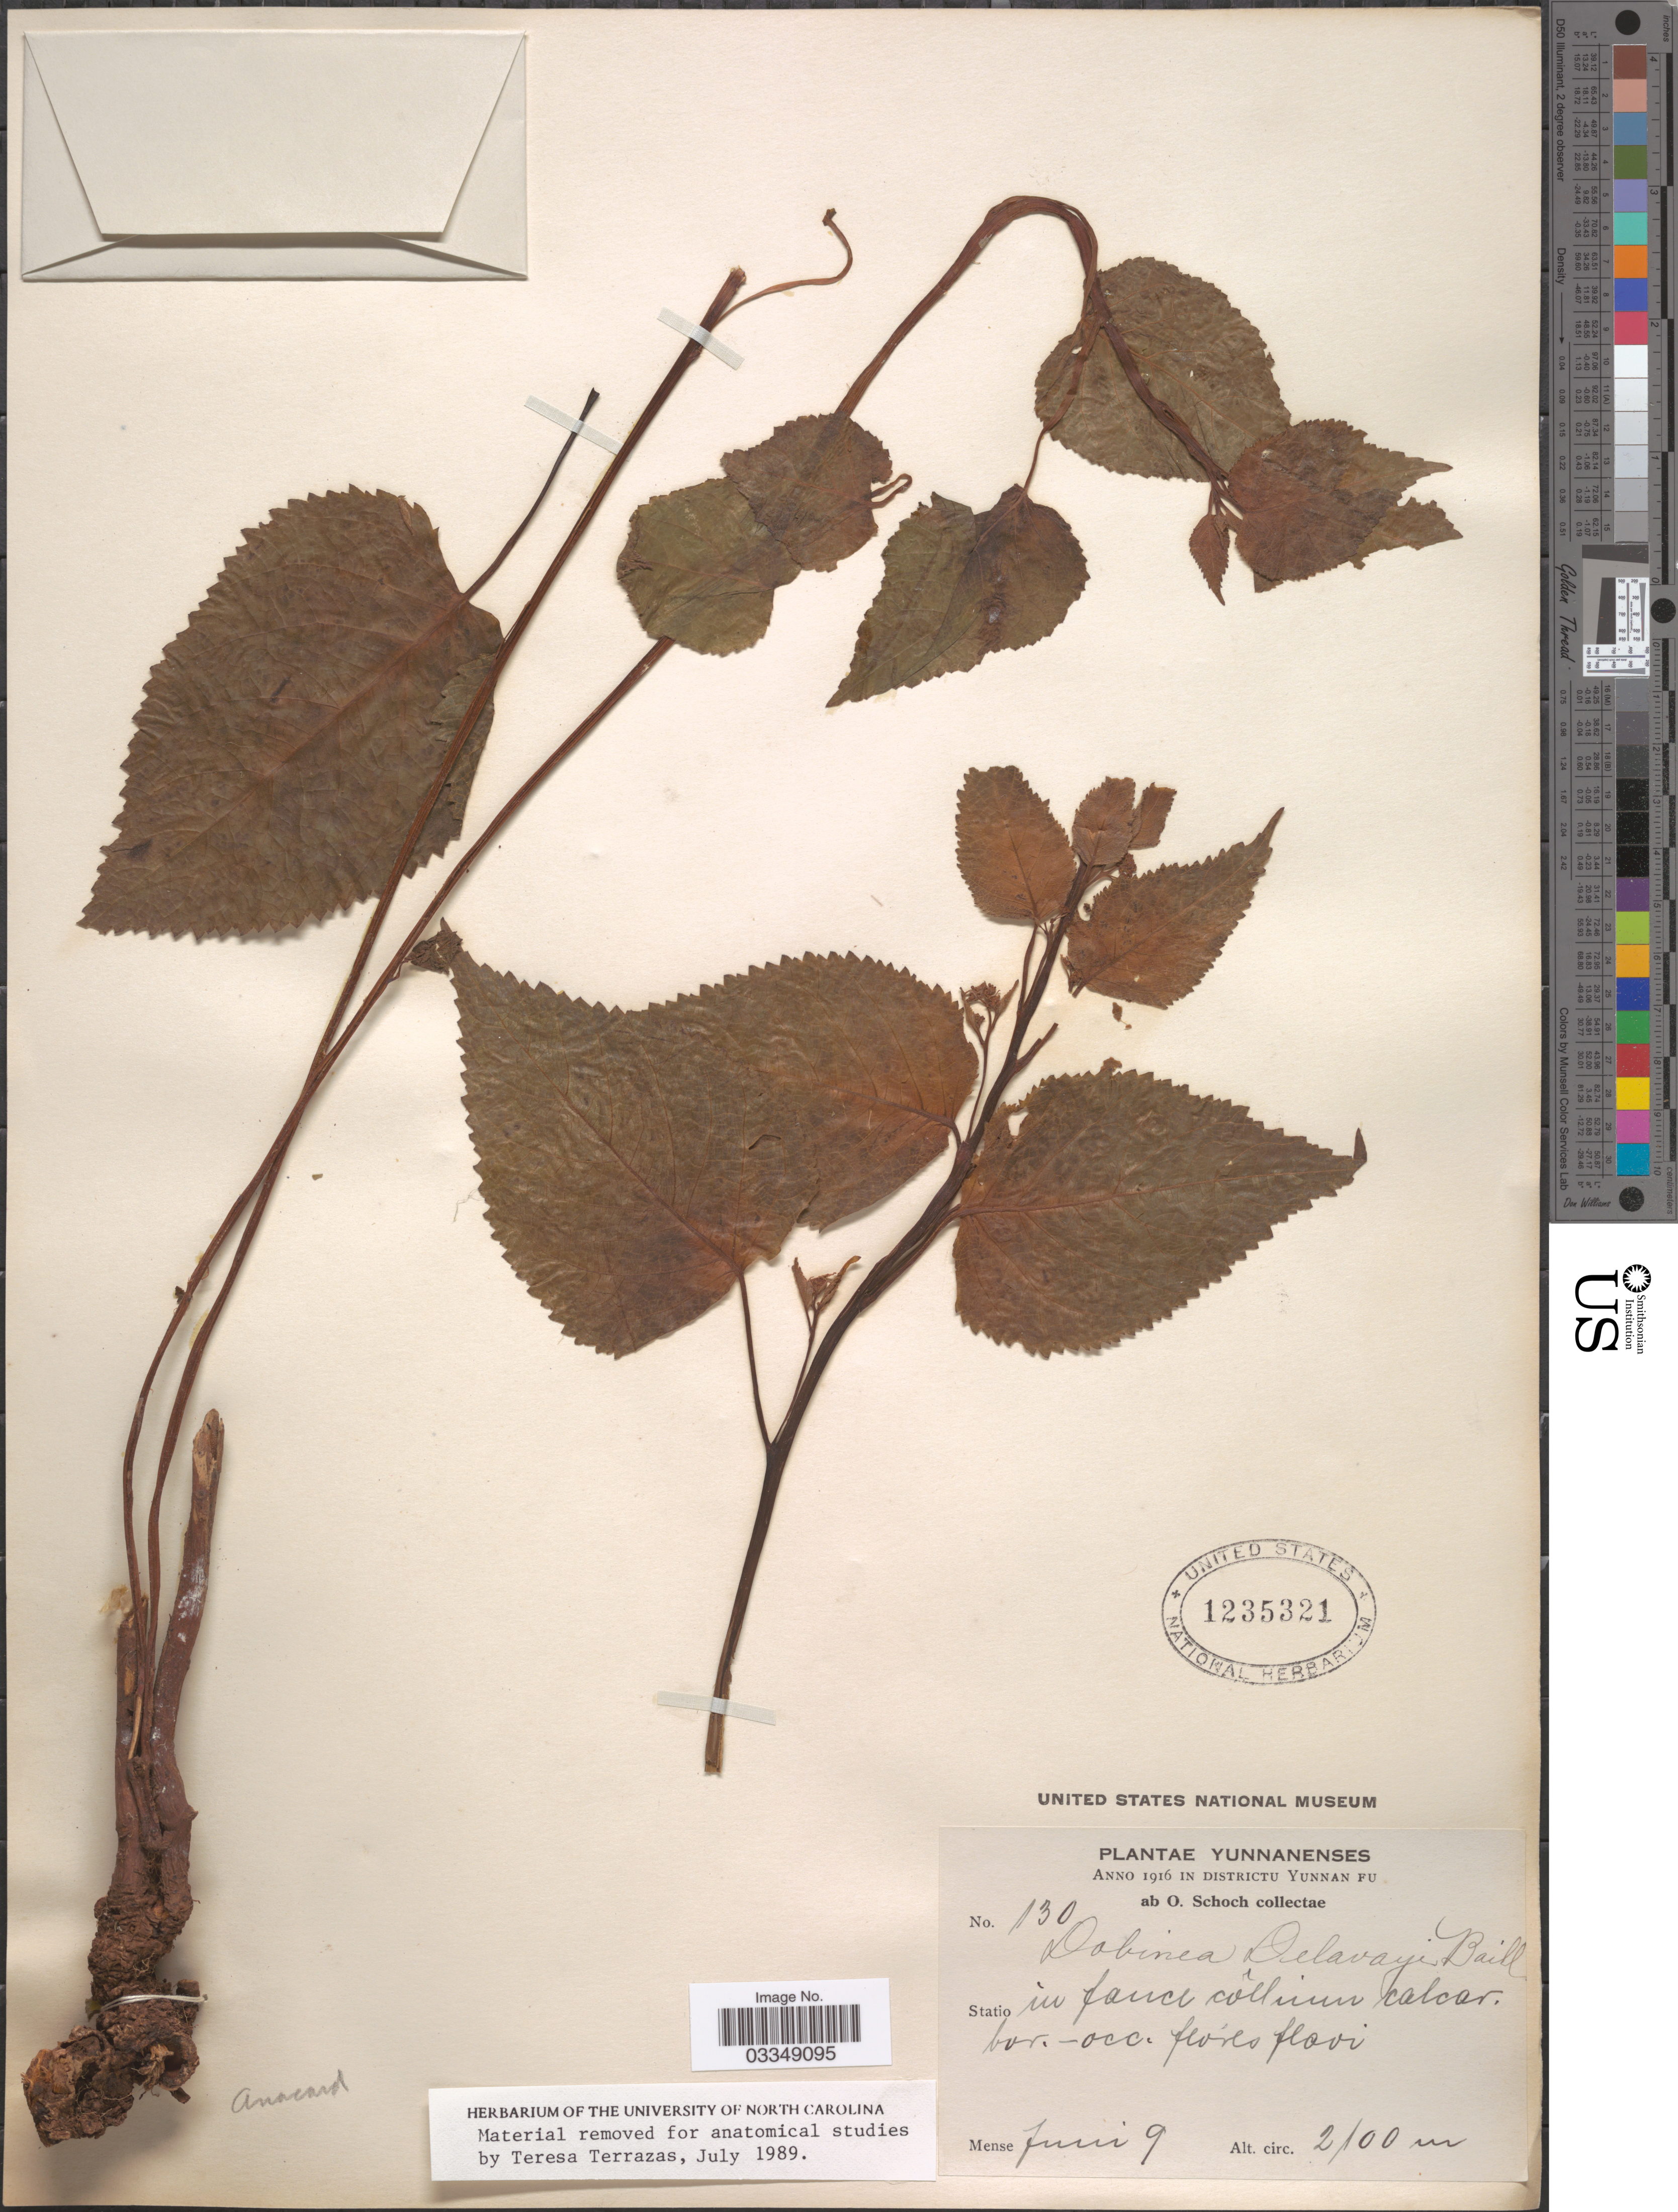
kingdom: Plantae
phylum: Tracheophyta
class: Magnoliopsida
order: Sapindales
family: Anacardiaceae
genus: Dobinea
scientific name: Dobinea delavayi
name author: (Baill.) Baill.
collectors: O. Schoch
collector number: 130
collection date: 1916-06-09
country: China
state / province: Yunnan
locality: Districtu Yunnan Fu.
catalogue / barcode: US 1235321